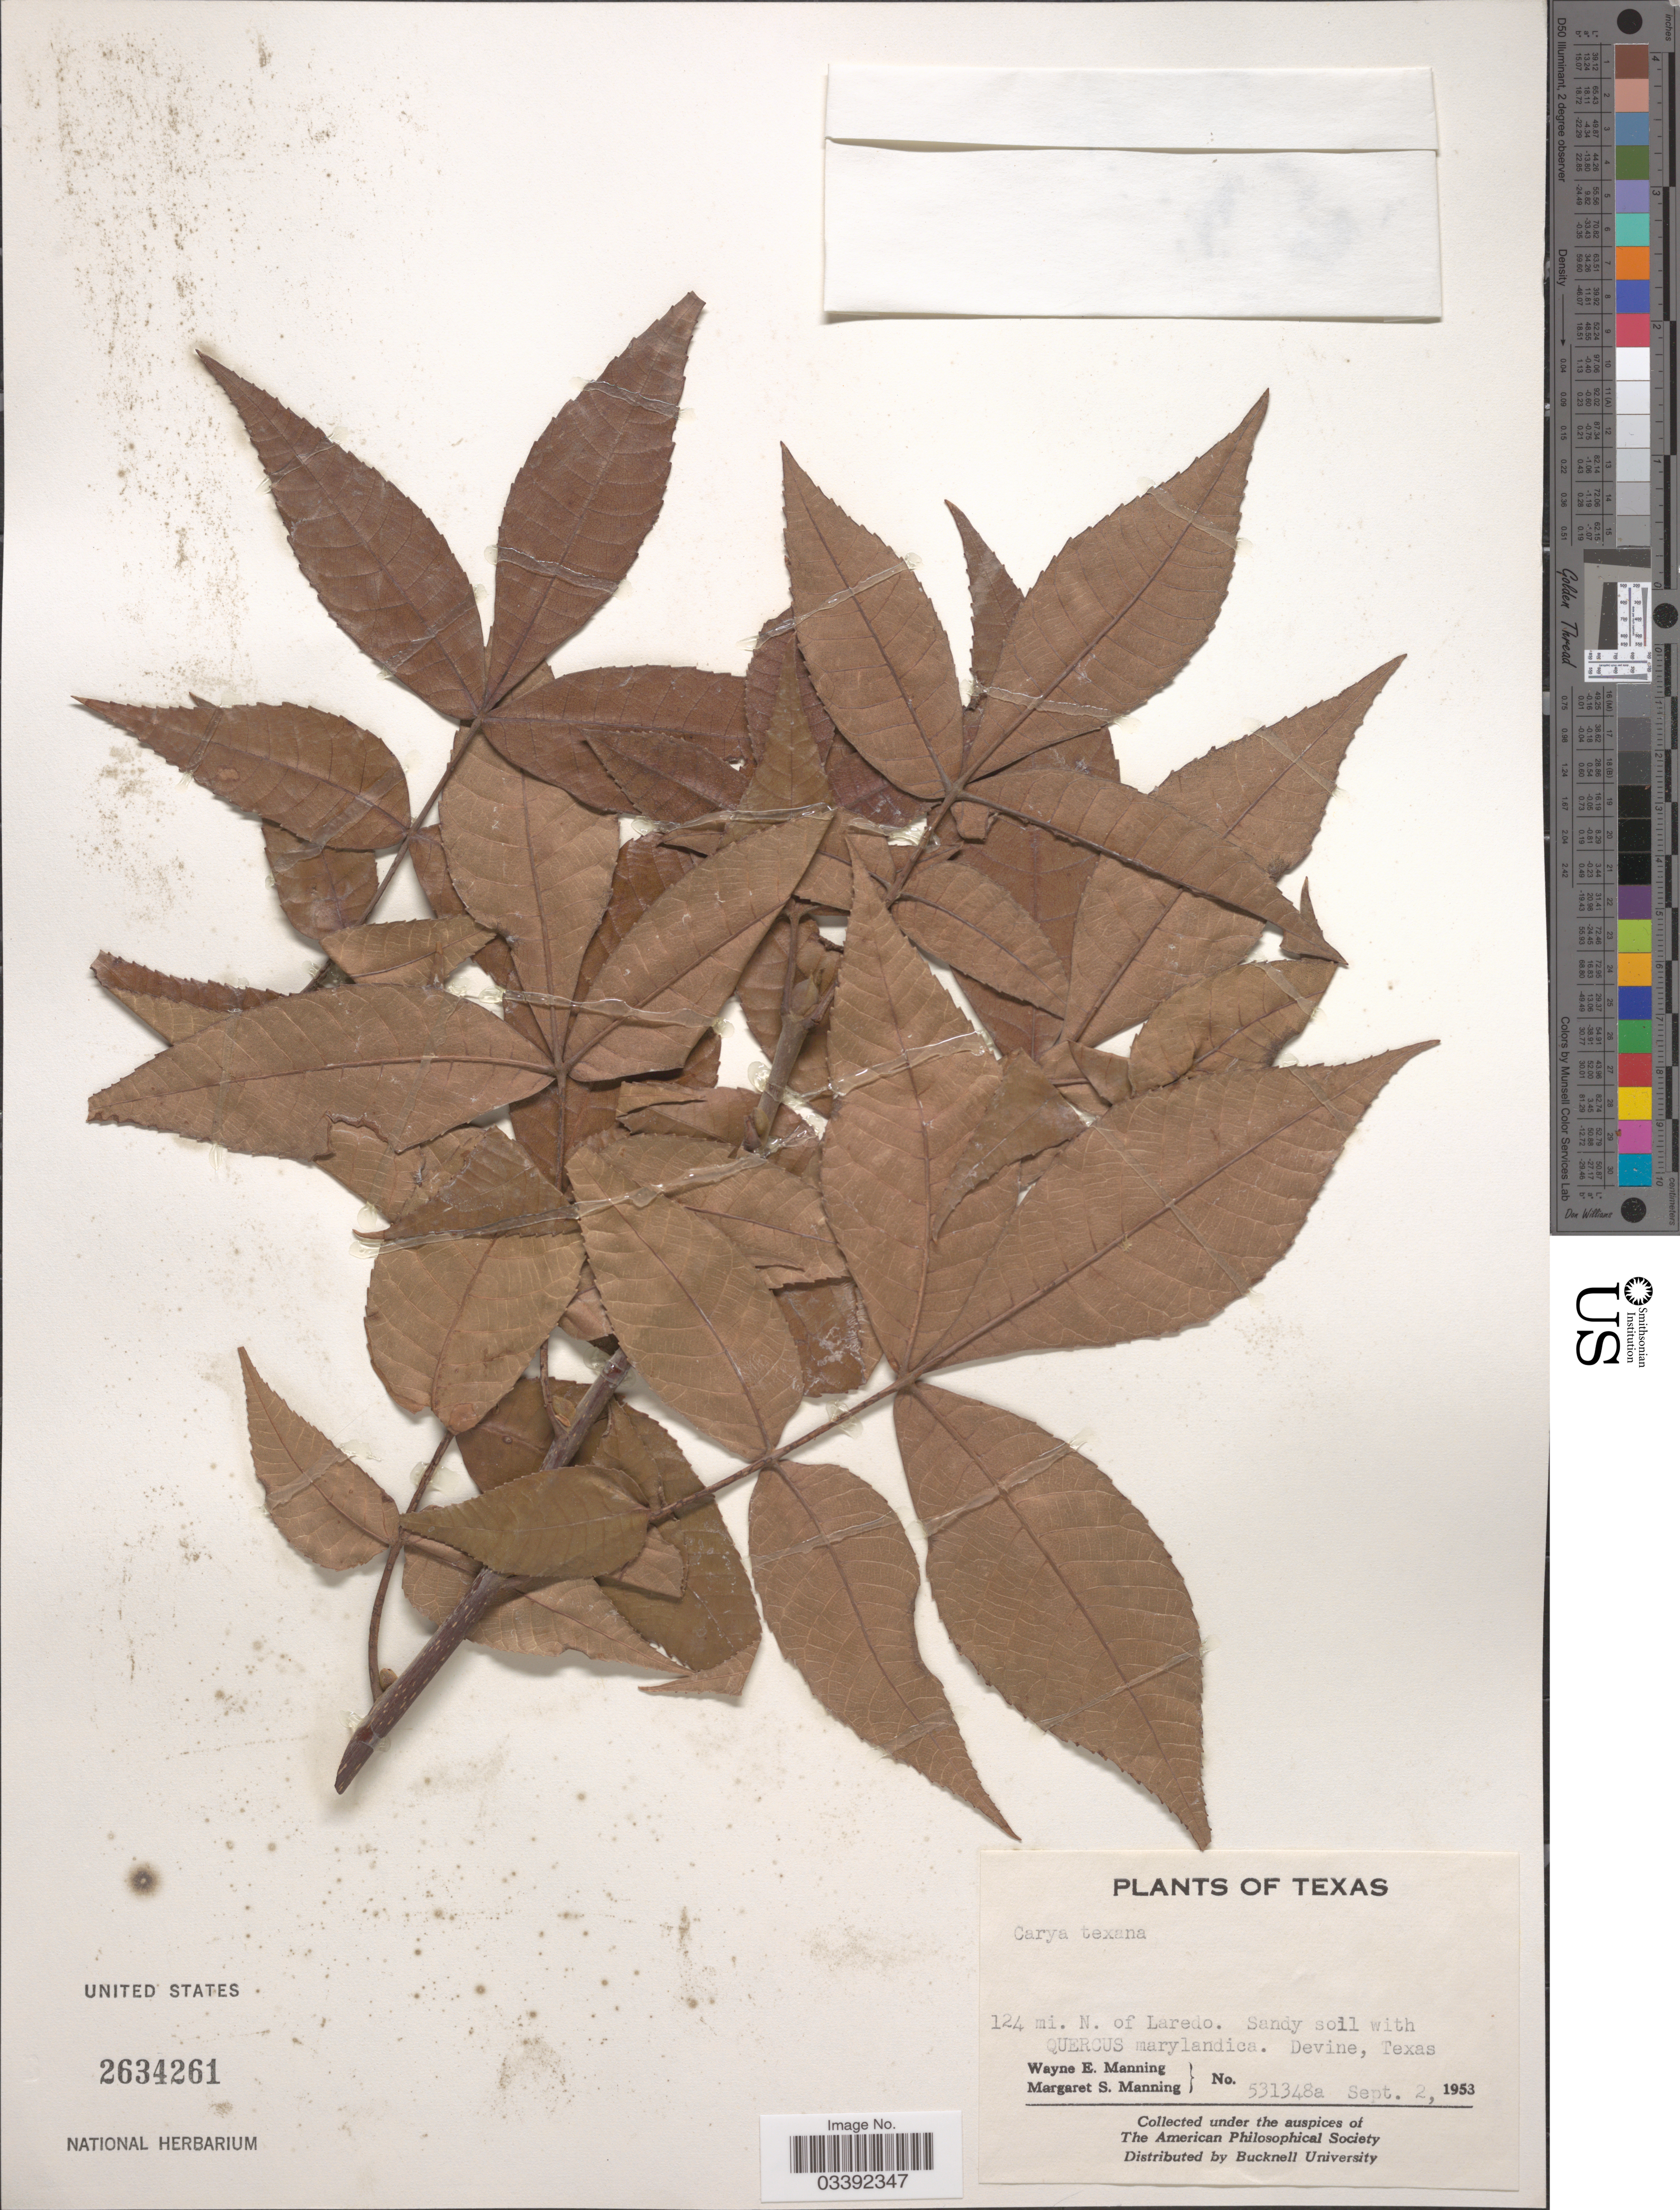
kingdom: Plantae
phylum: Tracheophyta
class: Magnoliopsida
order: Fagales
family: Juglandaceae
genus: Carya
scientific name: Carya texana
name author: Buckley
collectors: W. Manning & Manning, M. S.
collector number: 531348a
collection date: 1953-09-02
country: United States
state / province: Texas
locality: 124 mi. N. of Laredo.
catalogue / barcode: US 2634261